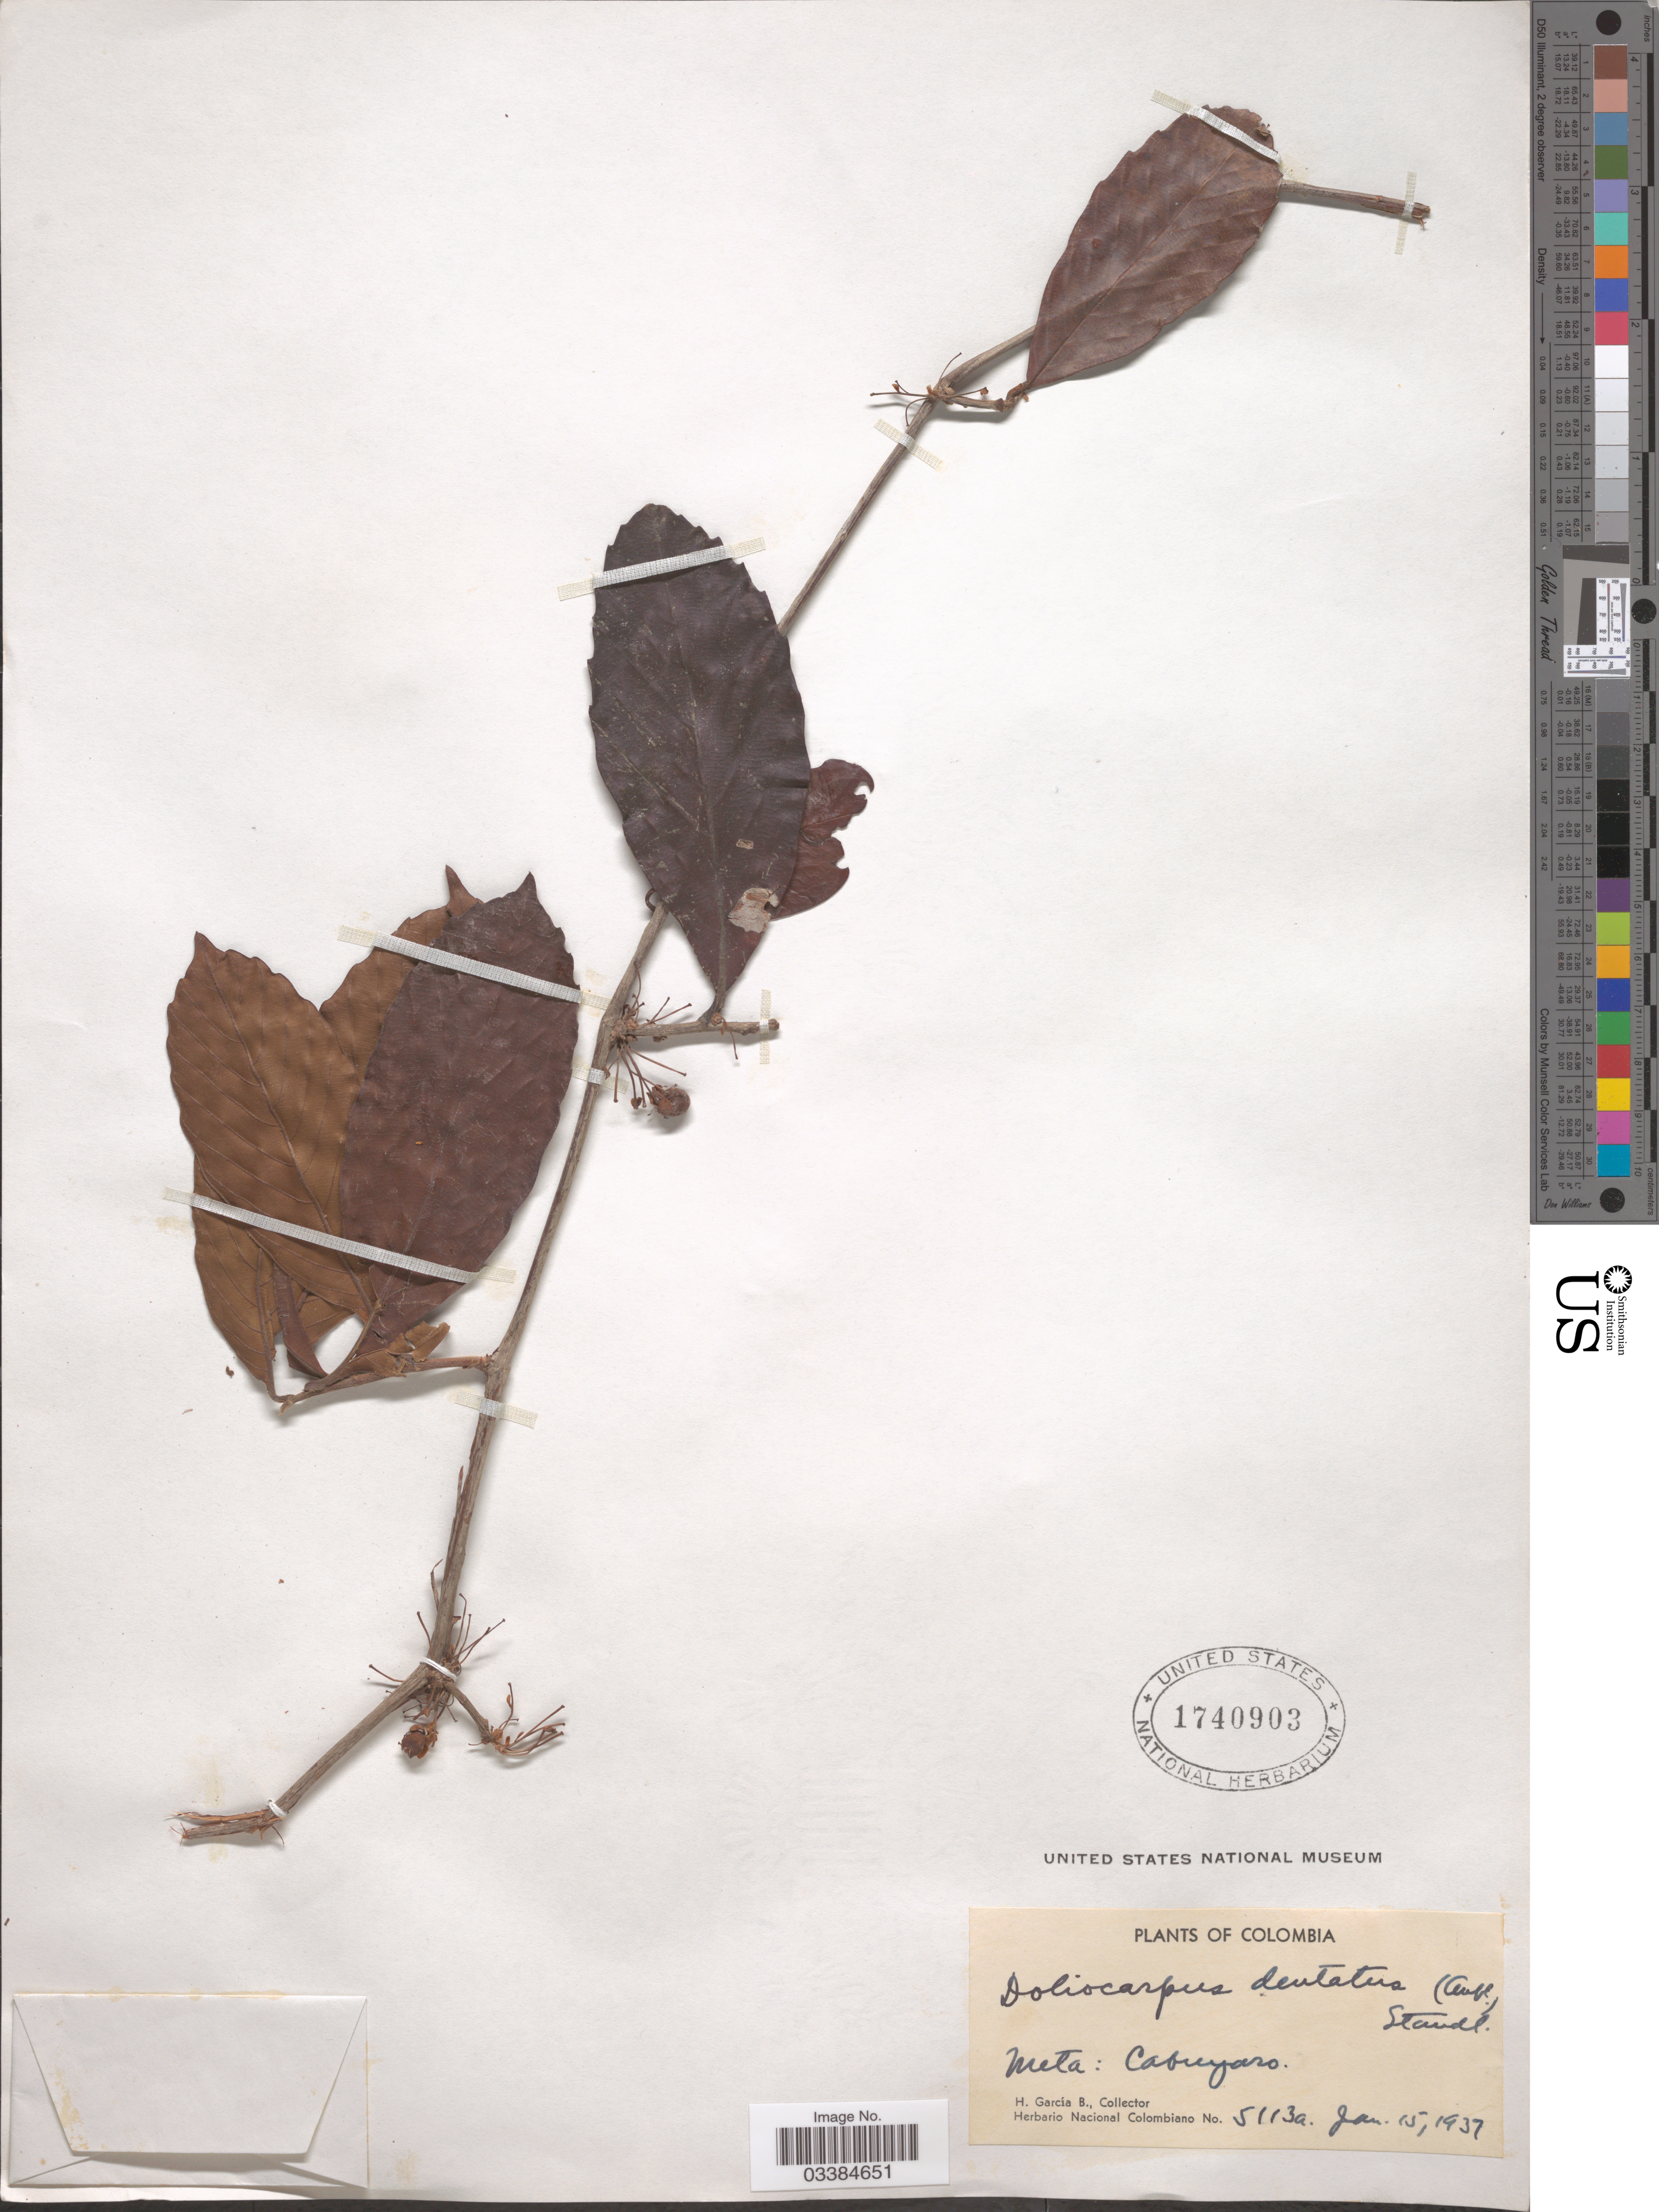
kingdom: Plantae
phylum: Tracheophyta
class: Magnoliopsida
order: Dilleniales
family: Dilleniaceae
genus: Doliocarpus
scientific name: Doliocarpus dentatus subsp. dentatus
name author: (Aubl.) Standl.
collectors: H. García B.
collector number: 5113a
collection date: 1937-01-15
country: Colombia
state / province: Meta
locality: Cabuyaro.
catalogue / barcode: US 1740903